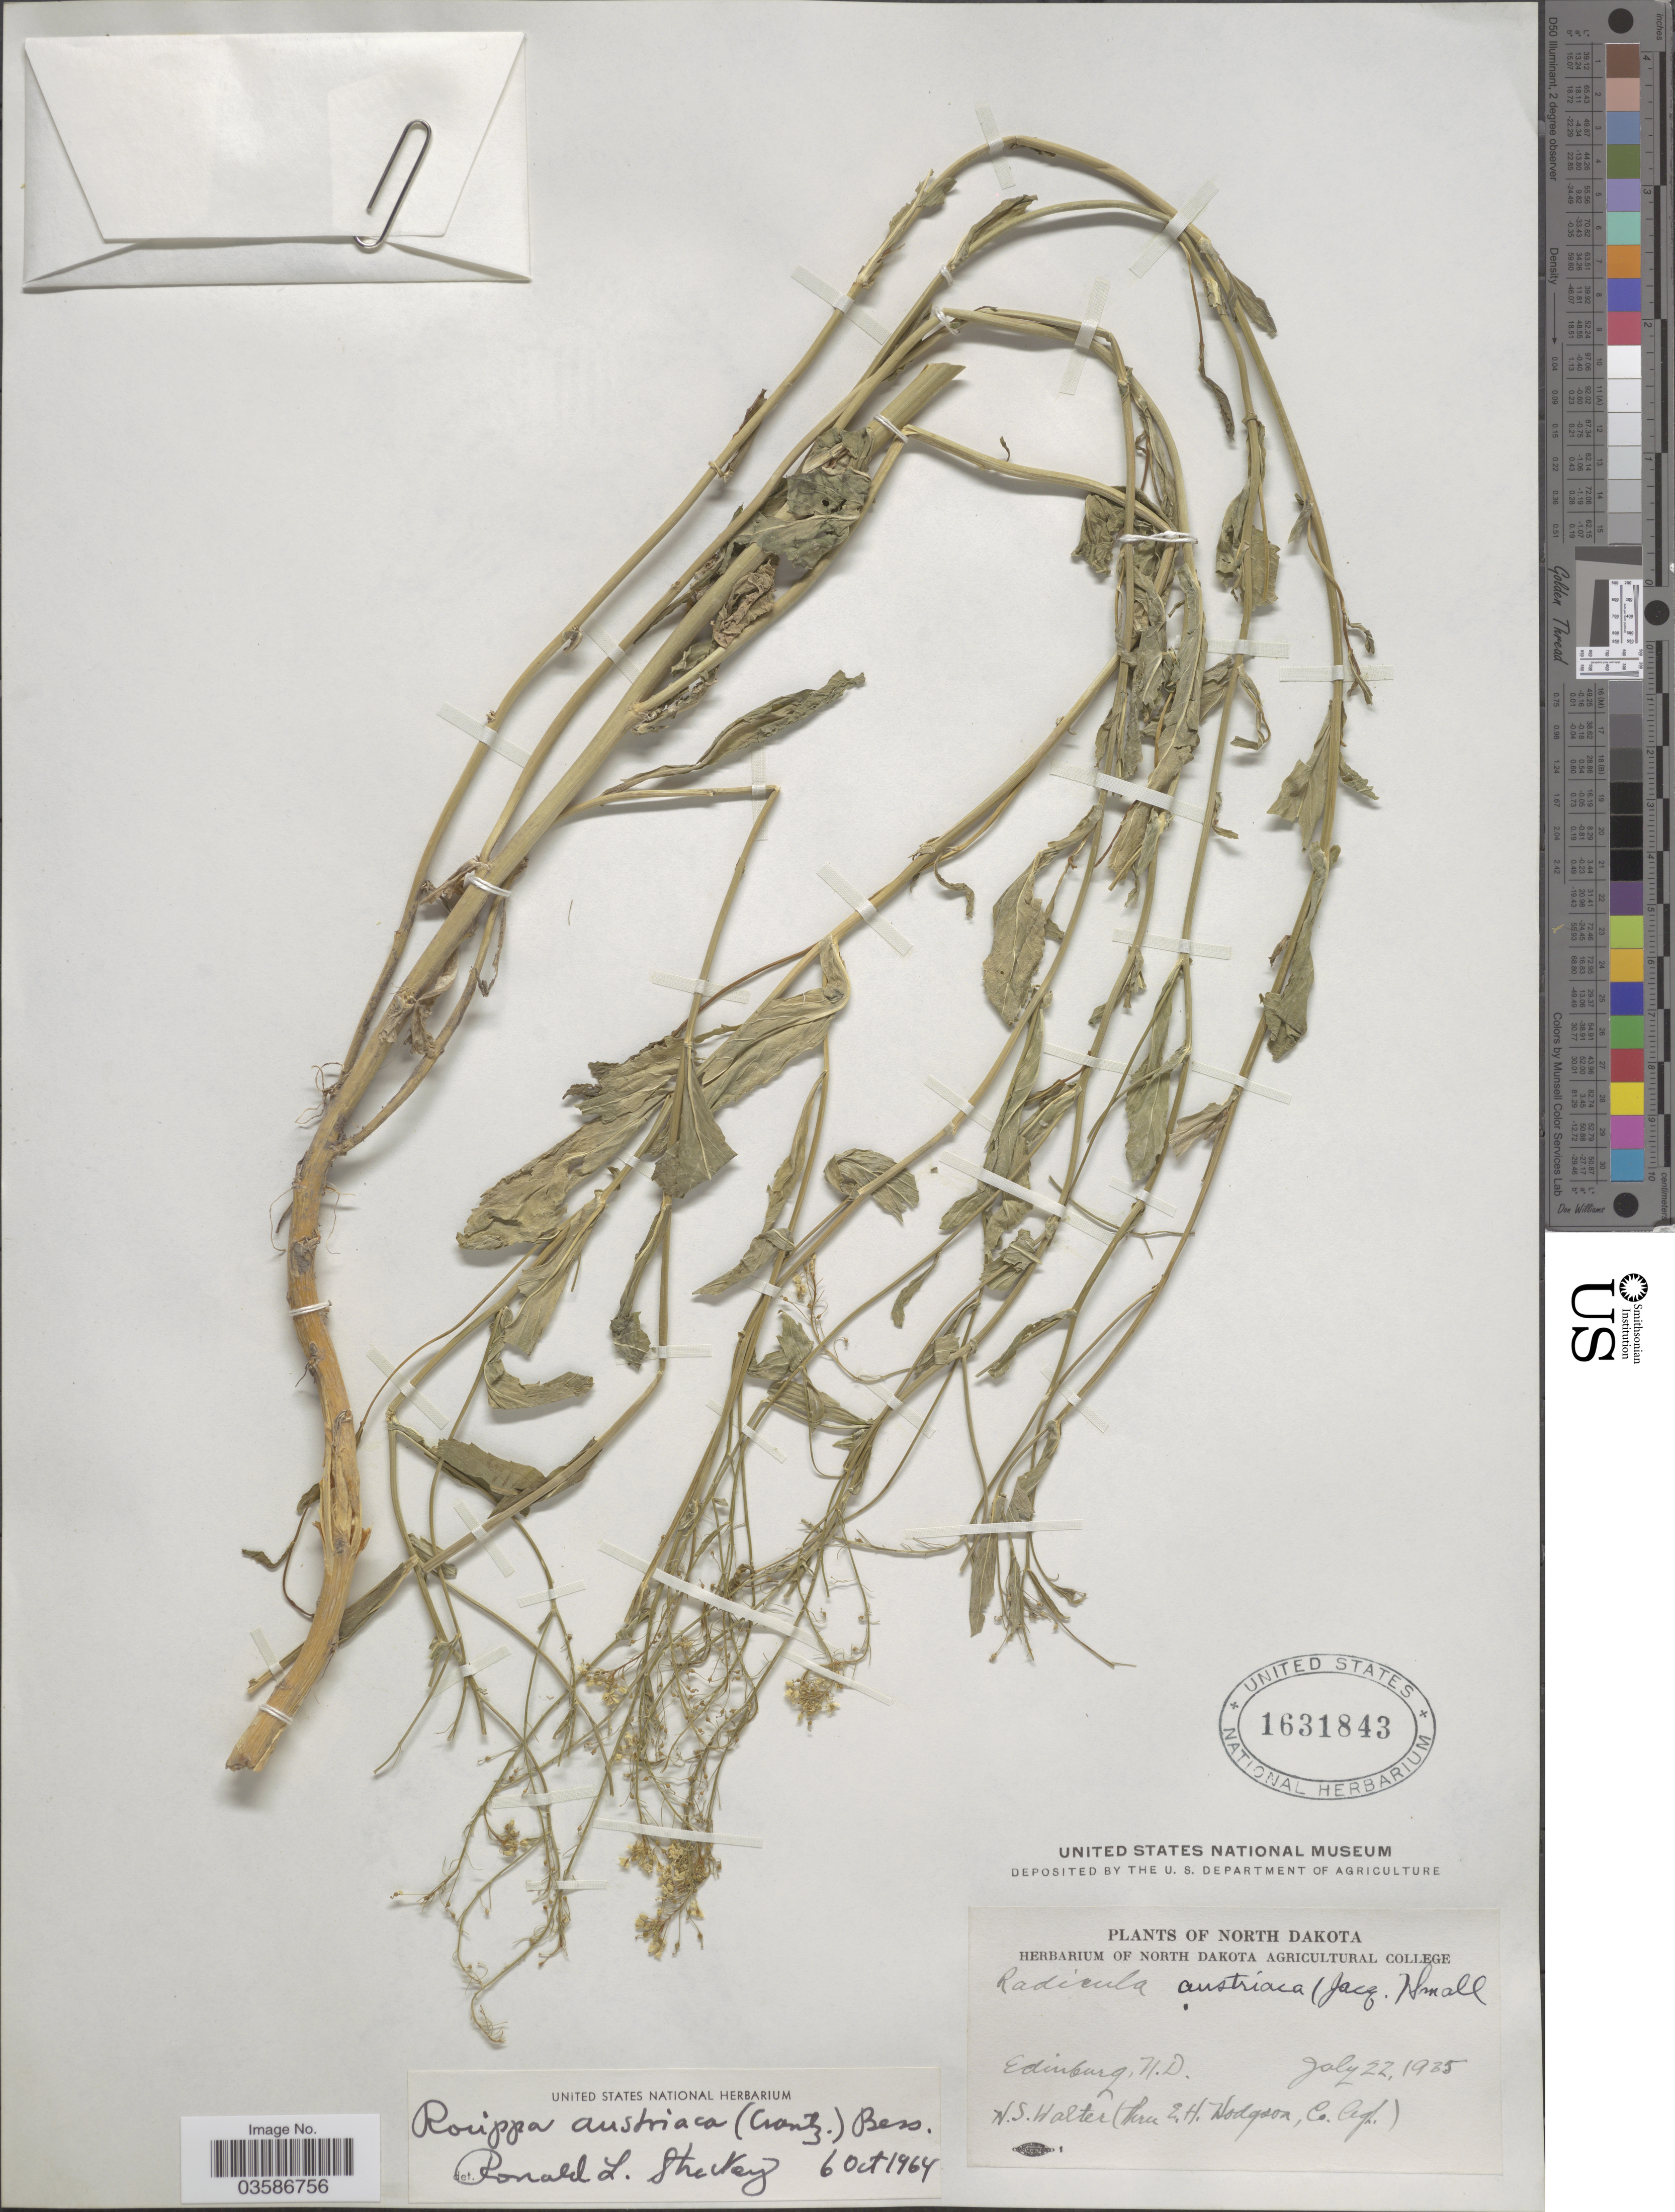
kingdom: Plantae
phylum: Tracheophyta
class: Magnoliopsida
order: Brassicales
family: Brassicaceae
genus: Rorippa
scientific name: Rorippa austriaca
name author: (Crantz) Besser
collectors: H. Walter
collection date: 1935-07-22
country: United States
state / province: North Dakota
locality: Edinburg.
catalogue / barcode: US 1631843